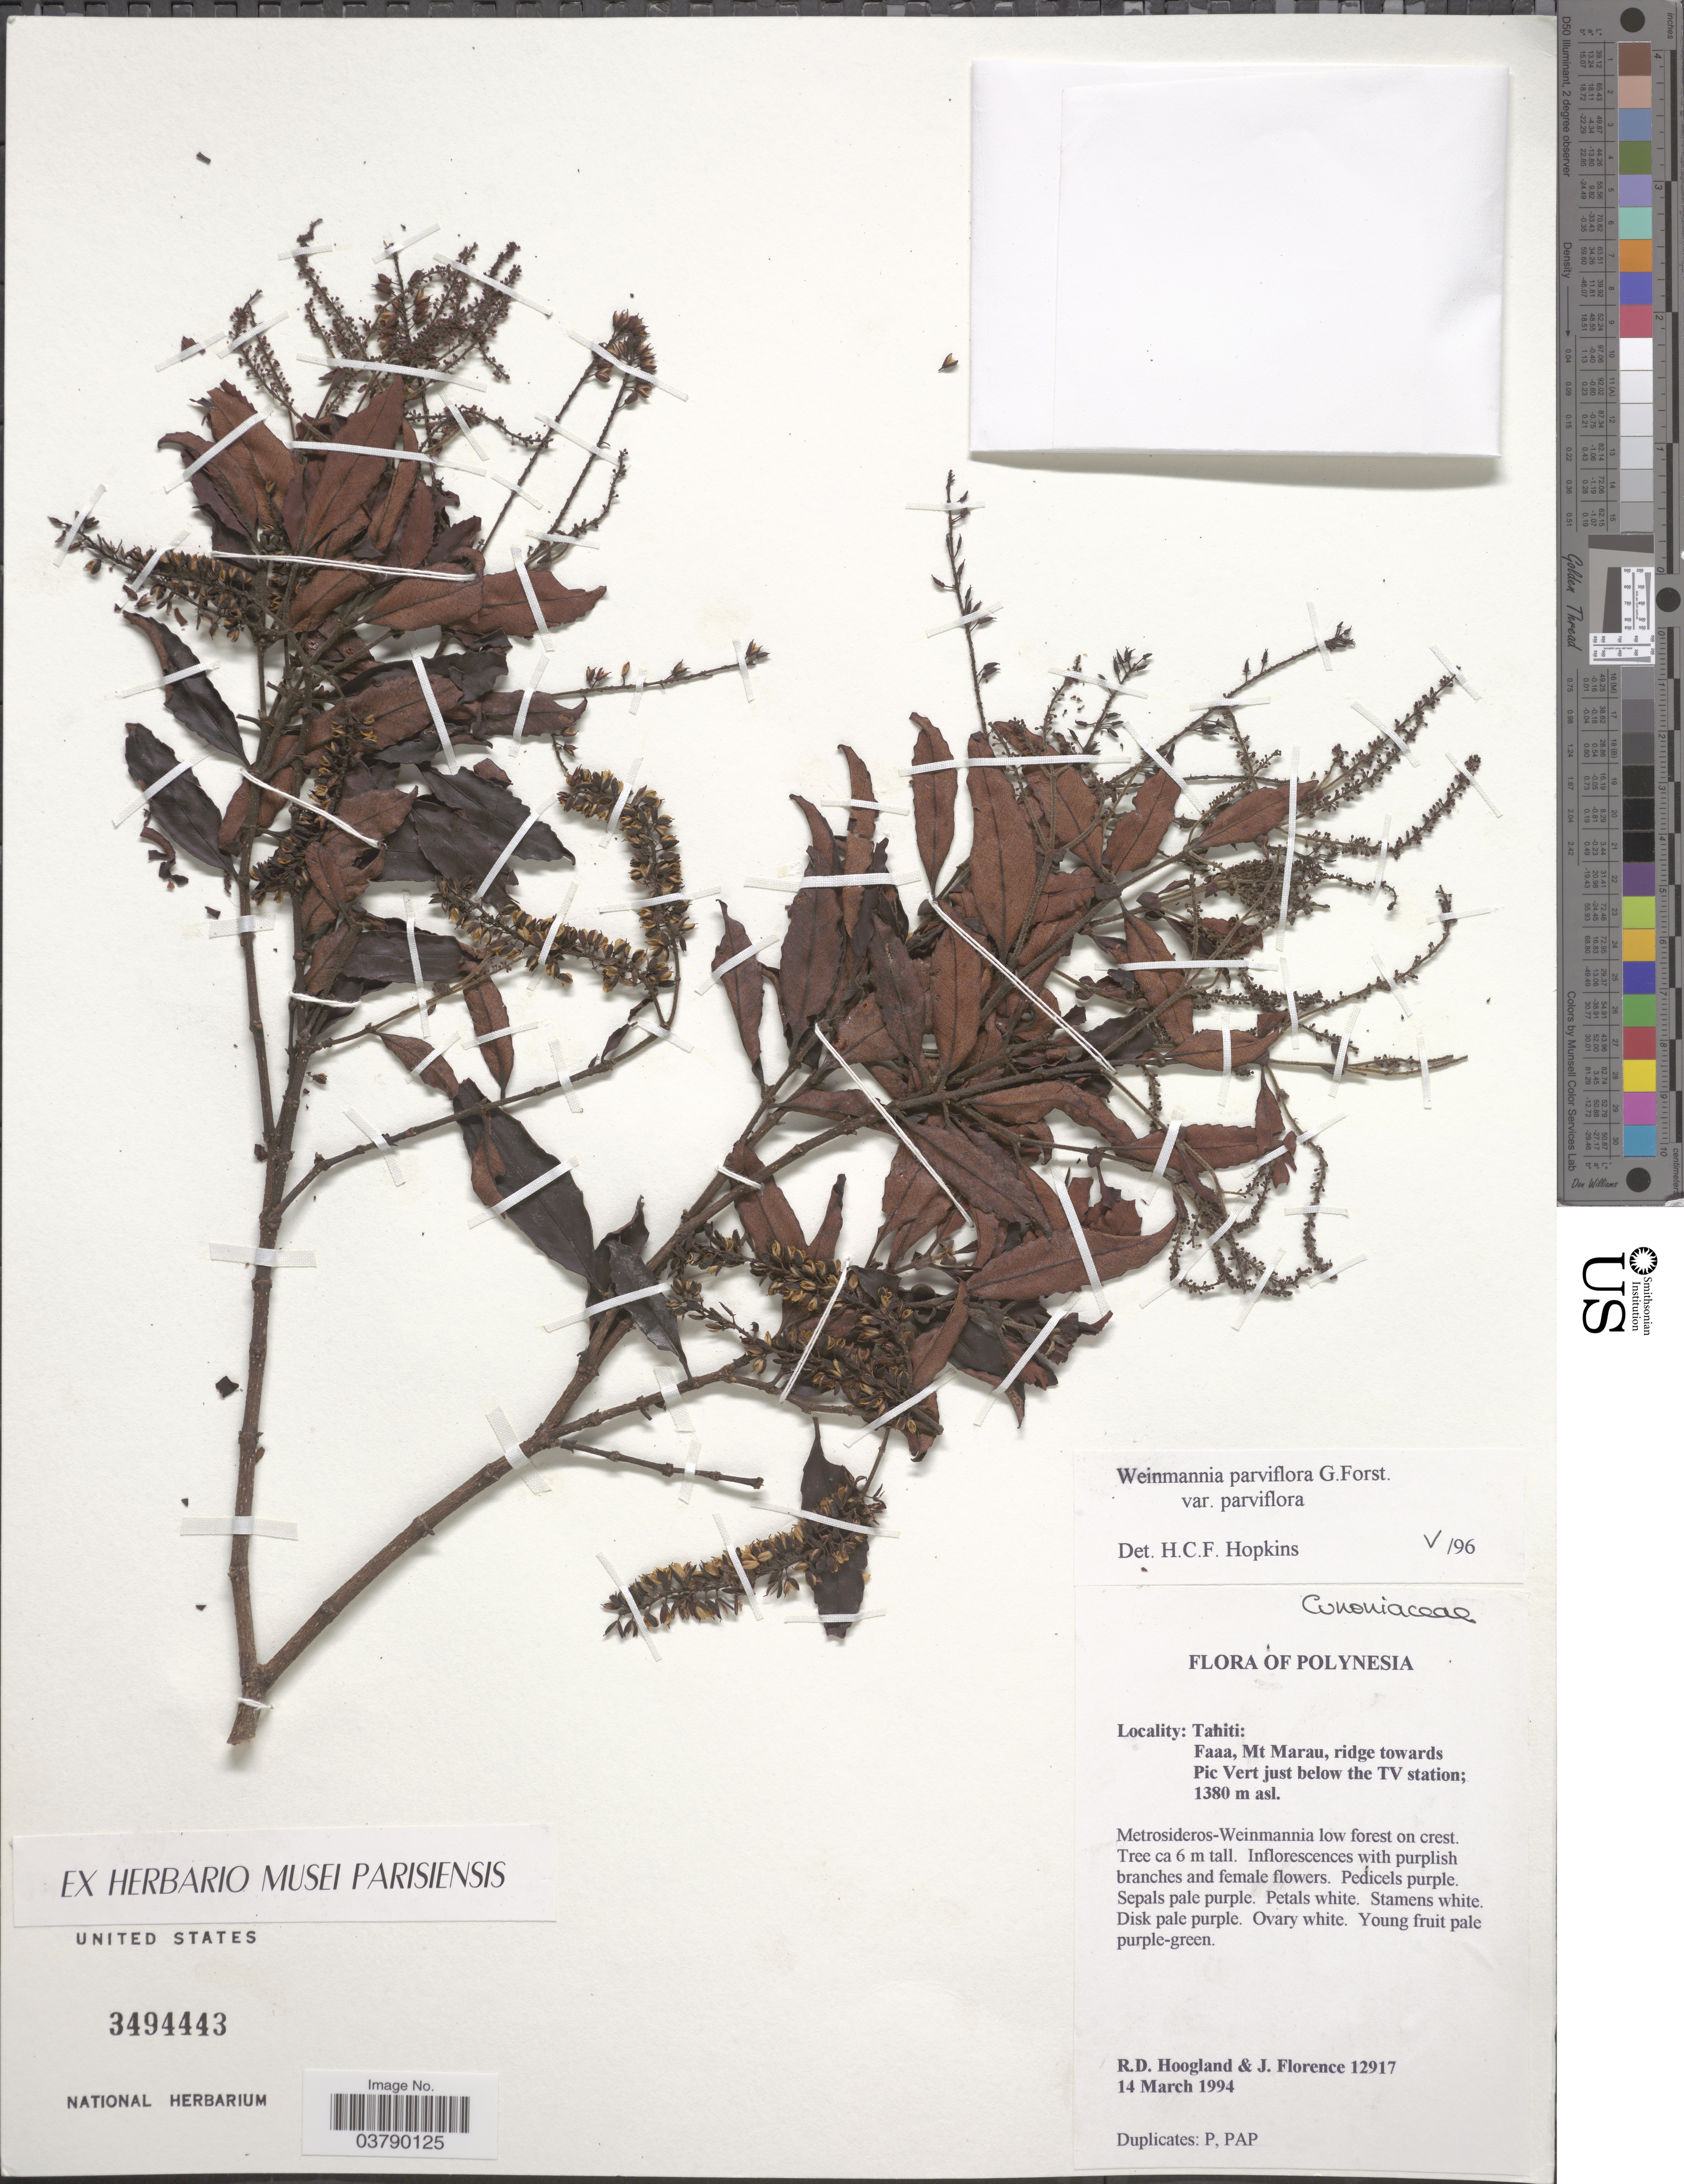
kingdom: Plantae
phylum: Tracheophyta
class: Magnoliopsida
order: Oxalidales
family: Cunoniaceae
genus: Pterophylla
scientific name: Pterophylla parviflora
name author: (G. Forst.) Pillon & H.C. Hopkins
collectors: R. D. Hoogland & J. Florence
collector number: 12917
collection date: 1994-03-14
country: French Polynesia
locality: Tahiti: Faaa, Mt Marau, ridge towards Pic Vert just below the TV station.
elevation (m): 1380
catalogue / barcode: US 3494443